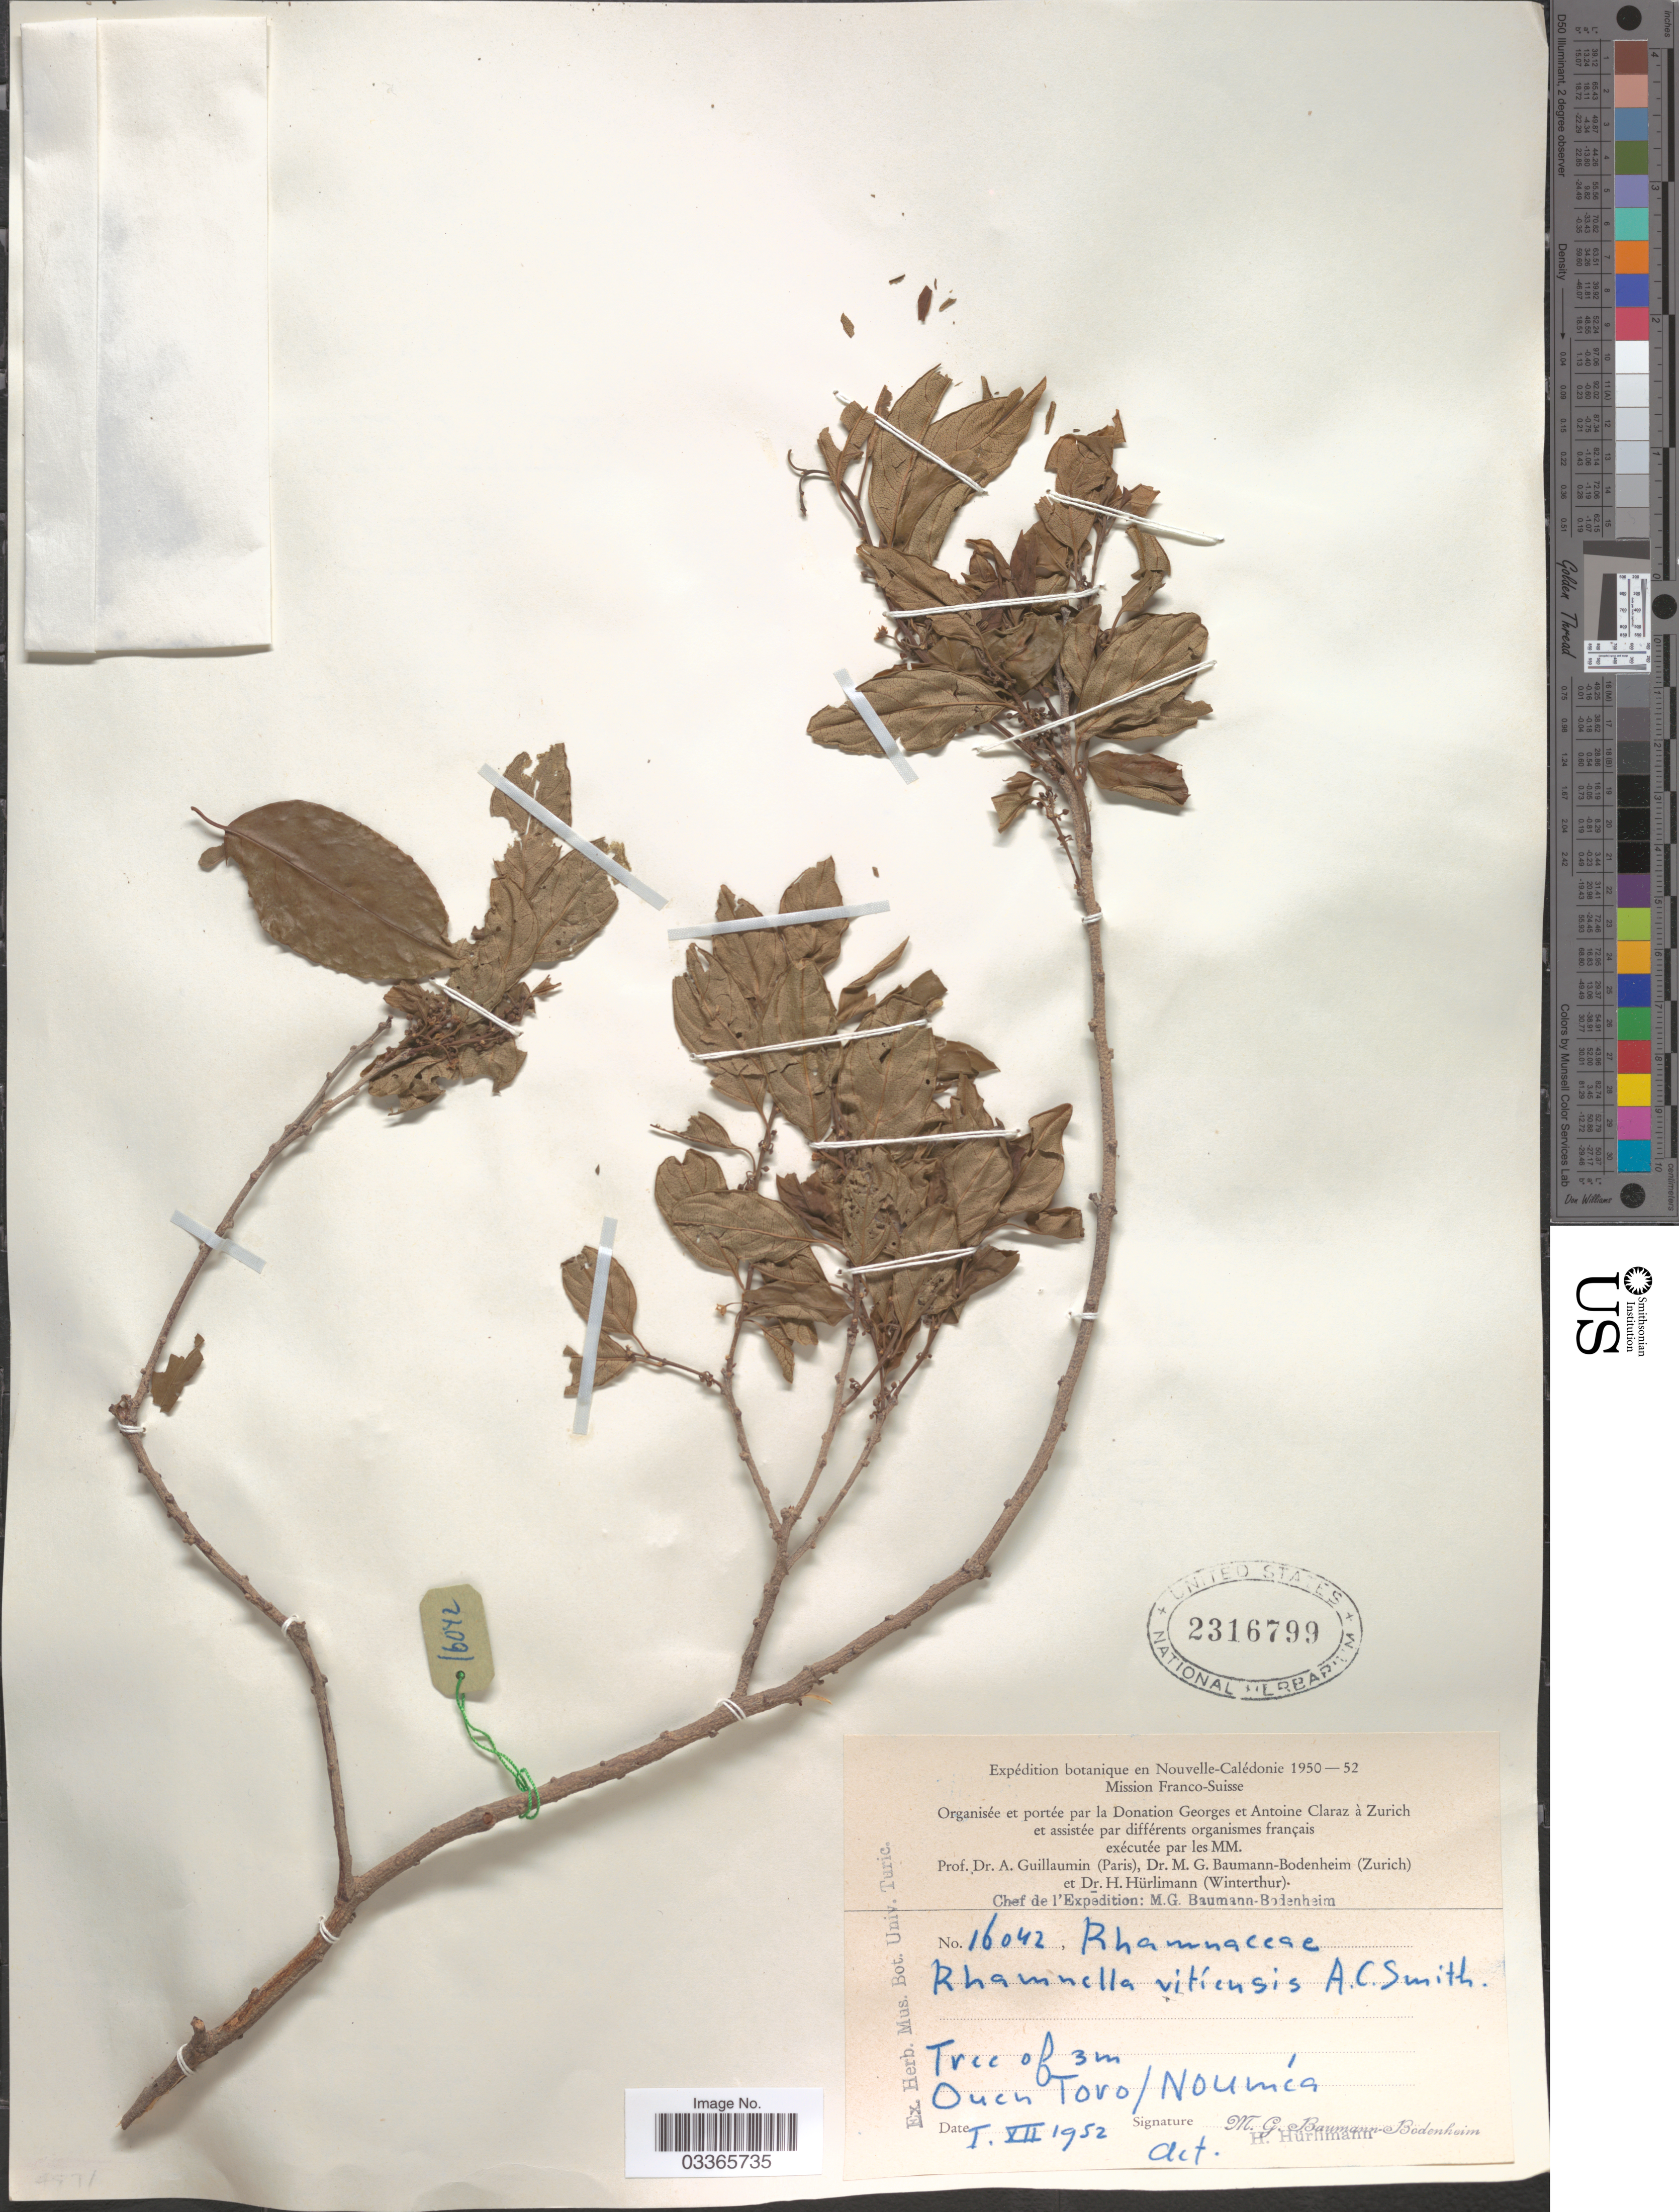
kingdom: Plantae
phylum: Tracheophyta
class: Magnoliopsida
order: Rosales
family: Rhamnaceae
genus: Rhamnella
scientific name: Rhamnella vitiensis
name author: (Benth.) A.C. Sm.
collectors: M. G. Baumann-Bodenheim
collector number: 16042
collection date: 1952-12-01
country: New Caledonia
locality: Ouen Toro/ Noumía.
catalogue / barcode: US 2316799